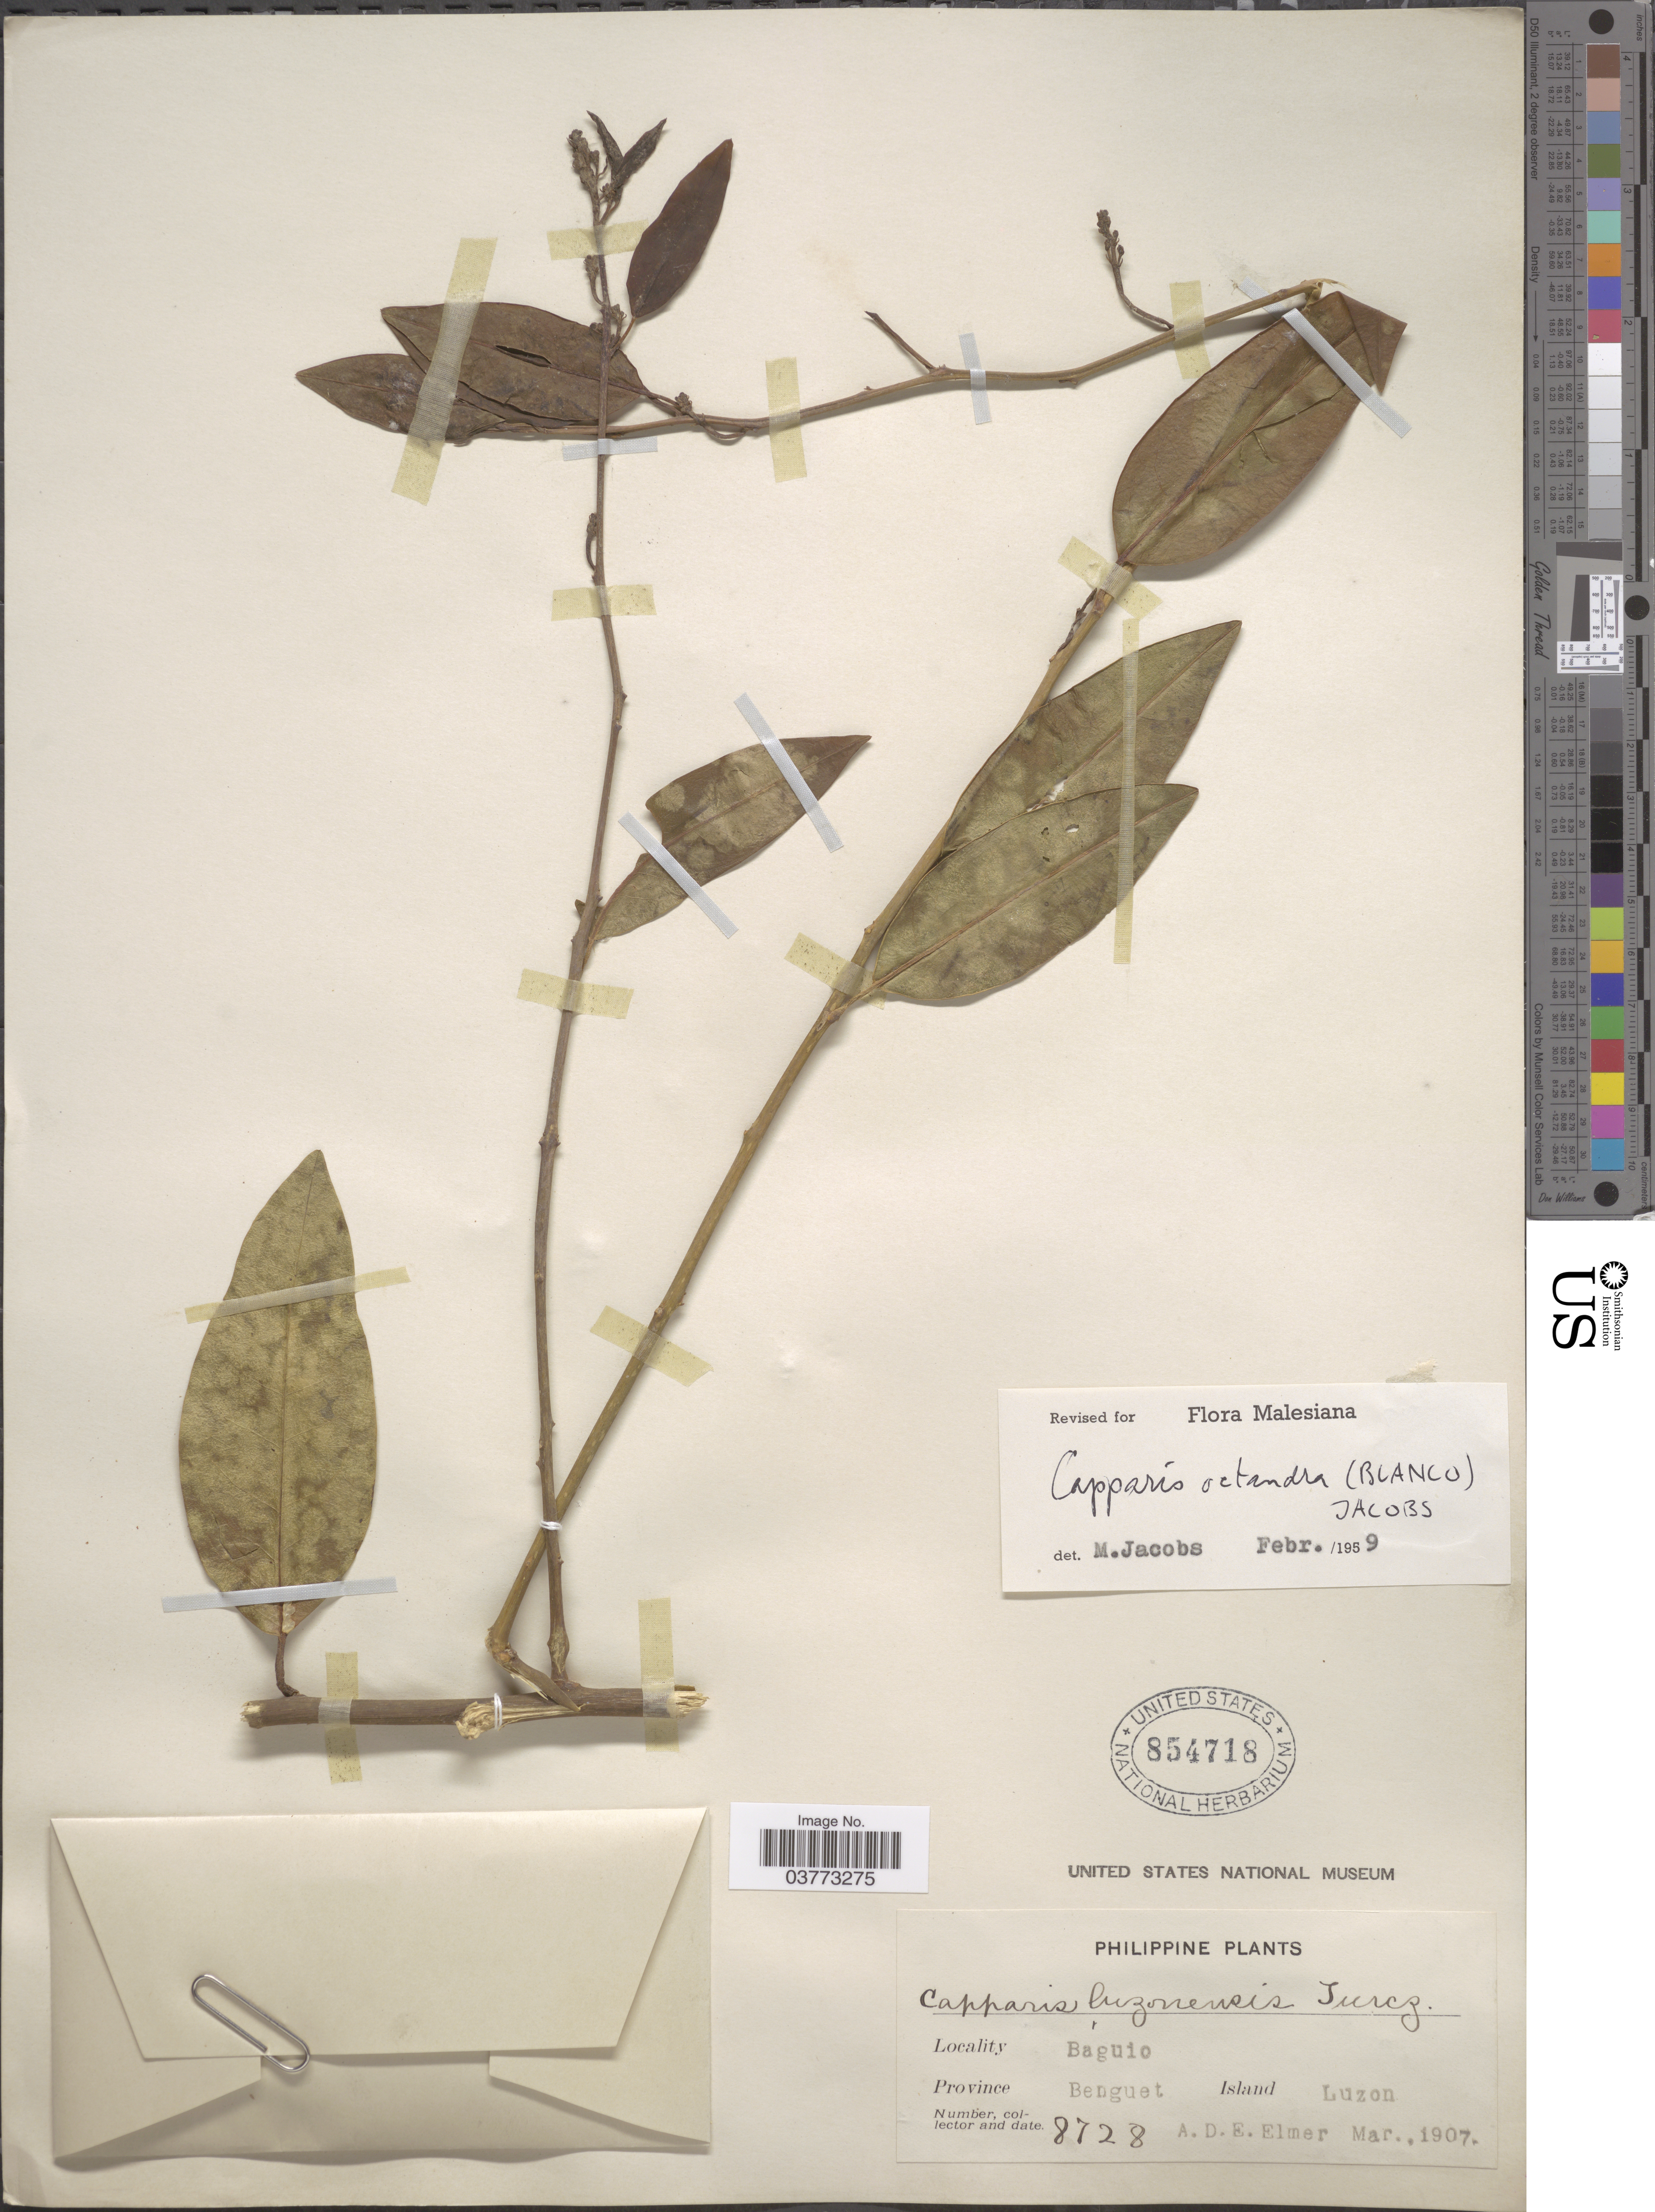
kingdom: Plantae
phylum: Tracheophyta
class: Magnoliopsida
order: Brassicales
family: Capparaceae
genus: Capparis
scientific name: Capparis floribunda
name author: Wight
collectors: A. D. E. Elmer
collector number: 8728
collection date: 1907-03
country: Philippines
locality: Baguio. Province Benguet. Island Luzon.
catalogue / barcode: US 854718